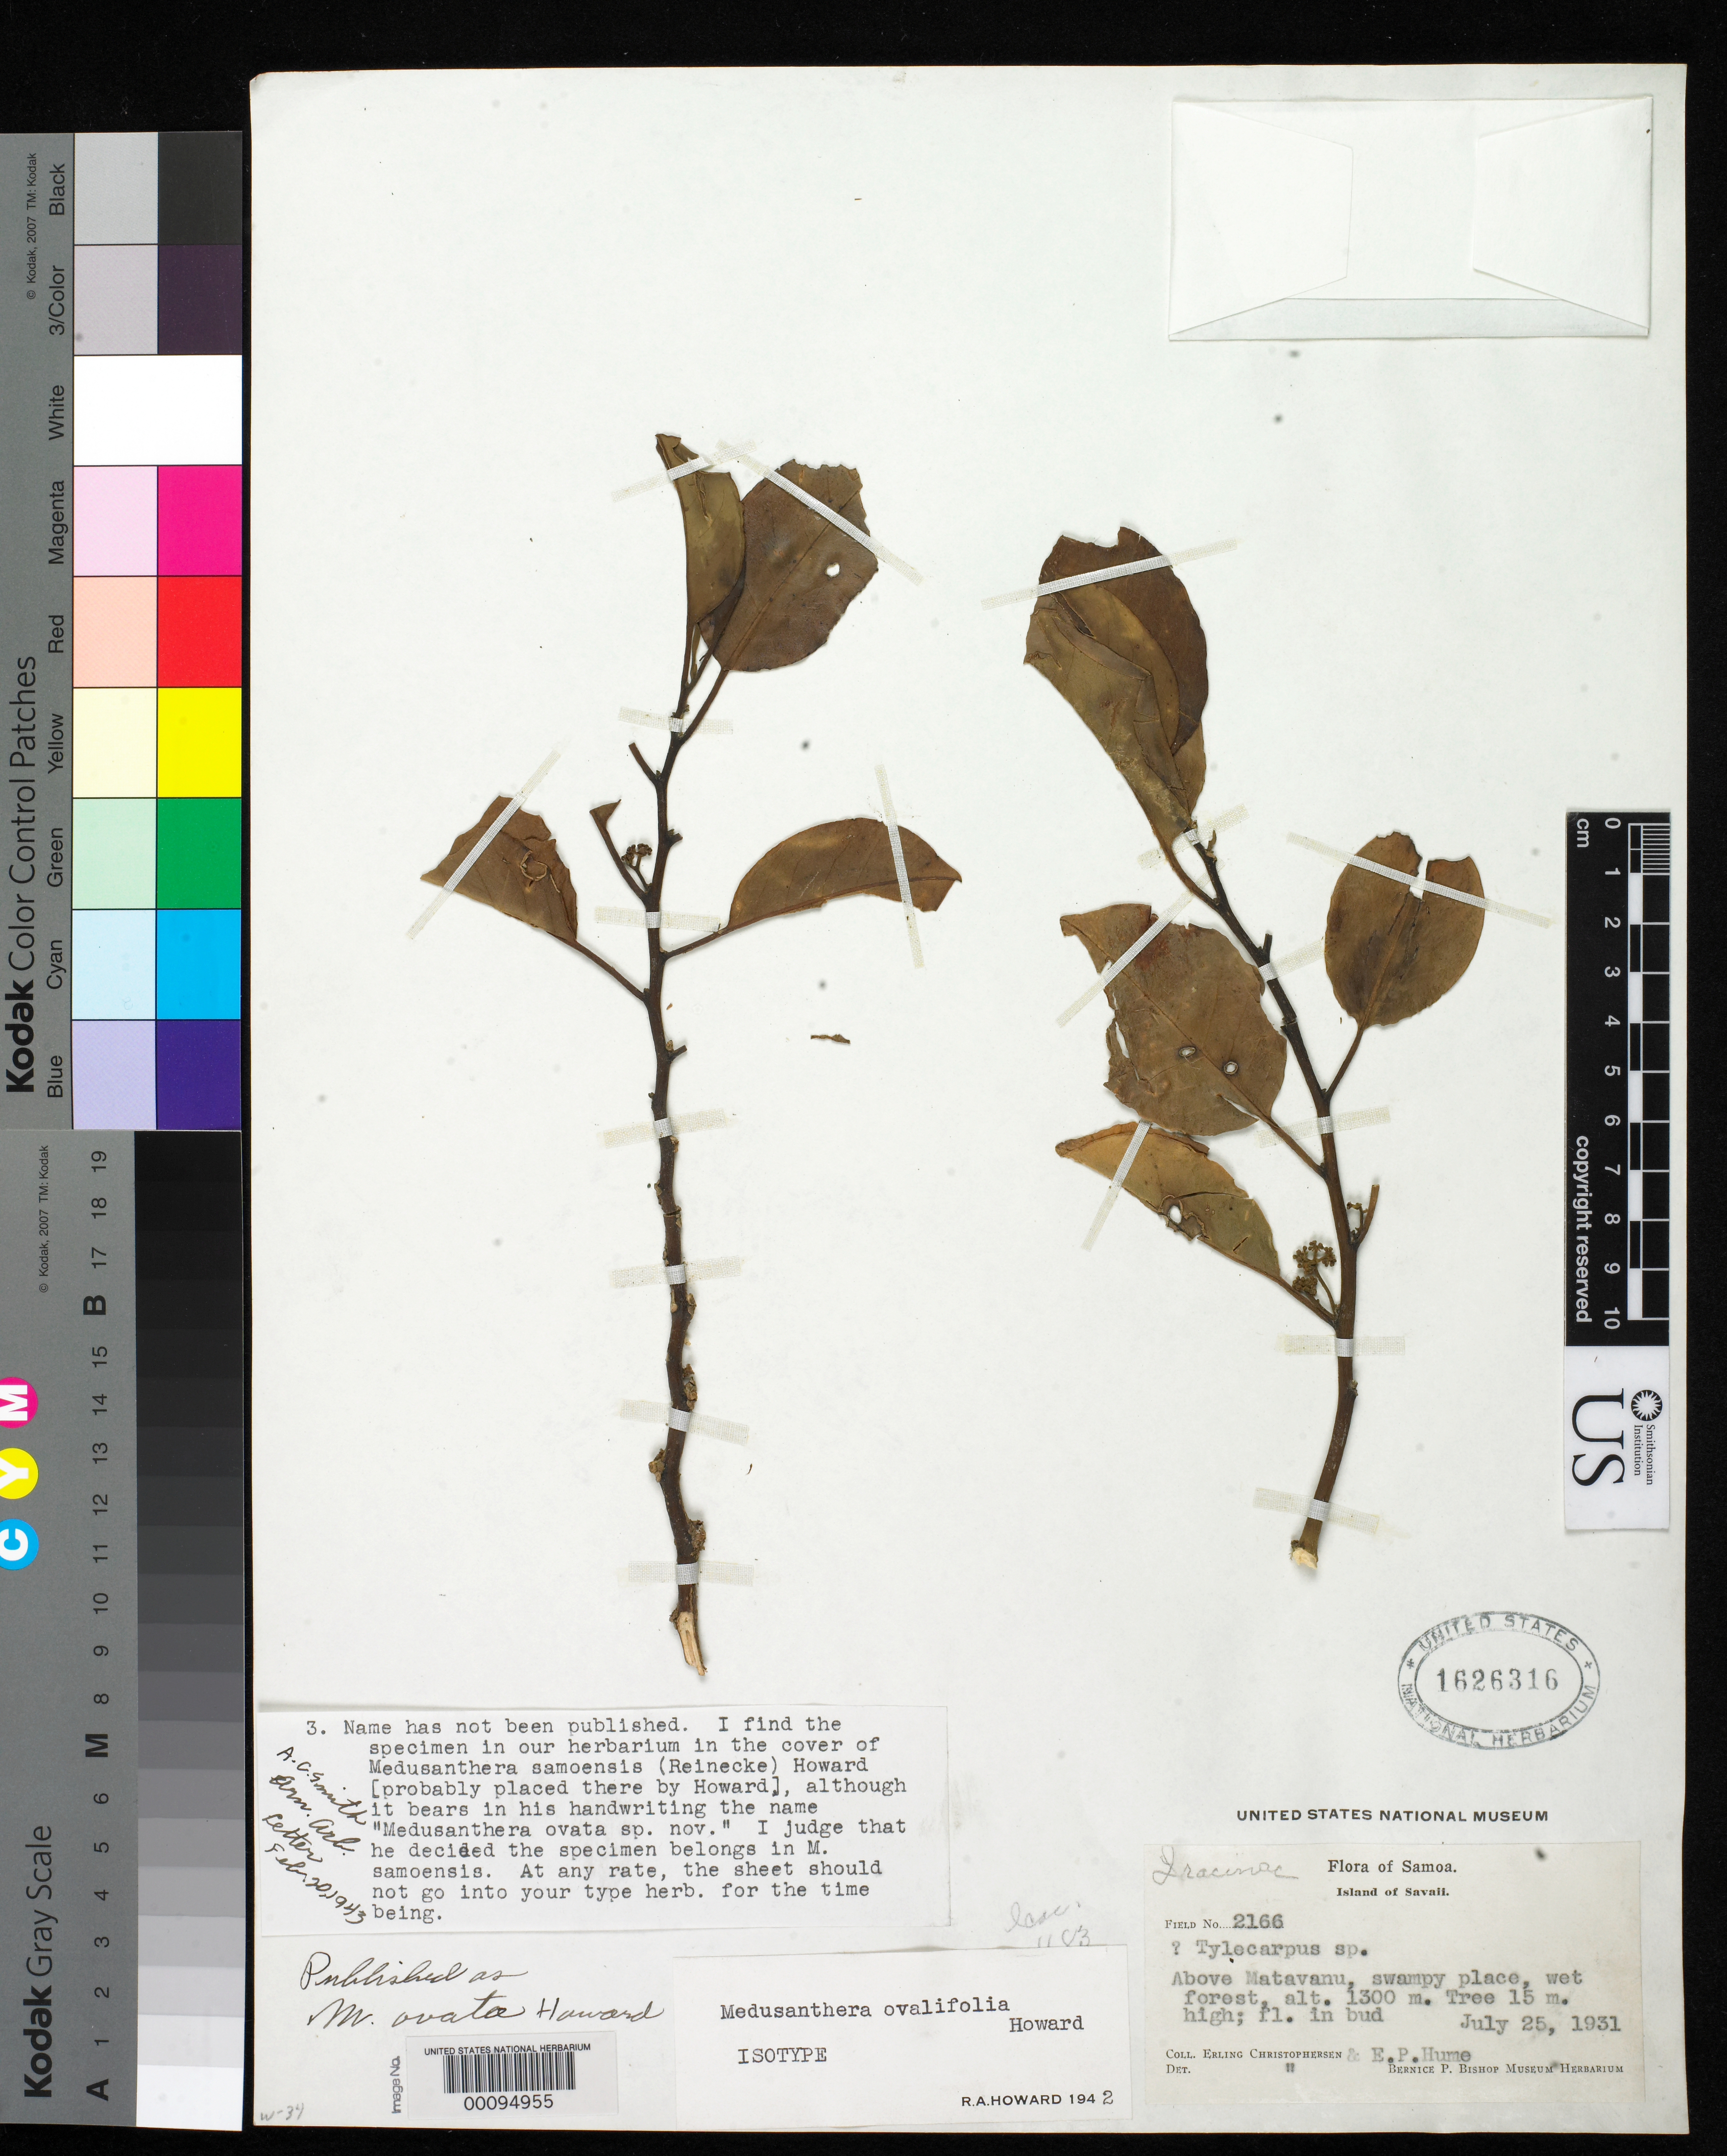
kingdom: Plantae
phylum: Tracheophyta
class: Magnoliopsida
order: Cardiopteridales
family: Stemonuraceae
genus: Medusanthera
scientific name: Medusanthera ovata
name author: R.A. Howard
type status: Isotype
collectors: E. Christophersen & E. Hume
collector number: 2166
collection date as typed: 25 Jul 1931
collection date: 1931-07-25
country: Samoa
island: Savai'i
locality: Above Matavanu.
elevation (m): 2166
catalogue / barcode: US 1626316